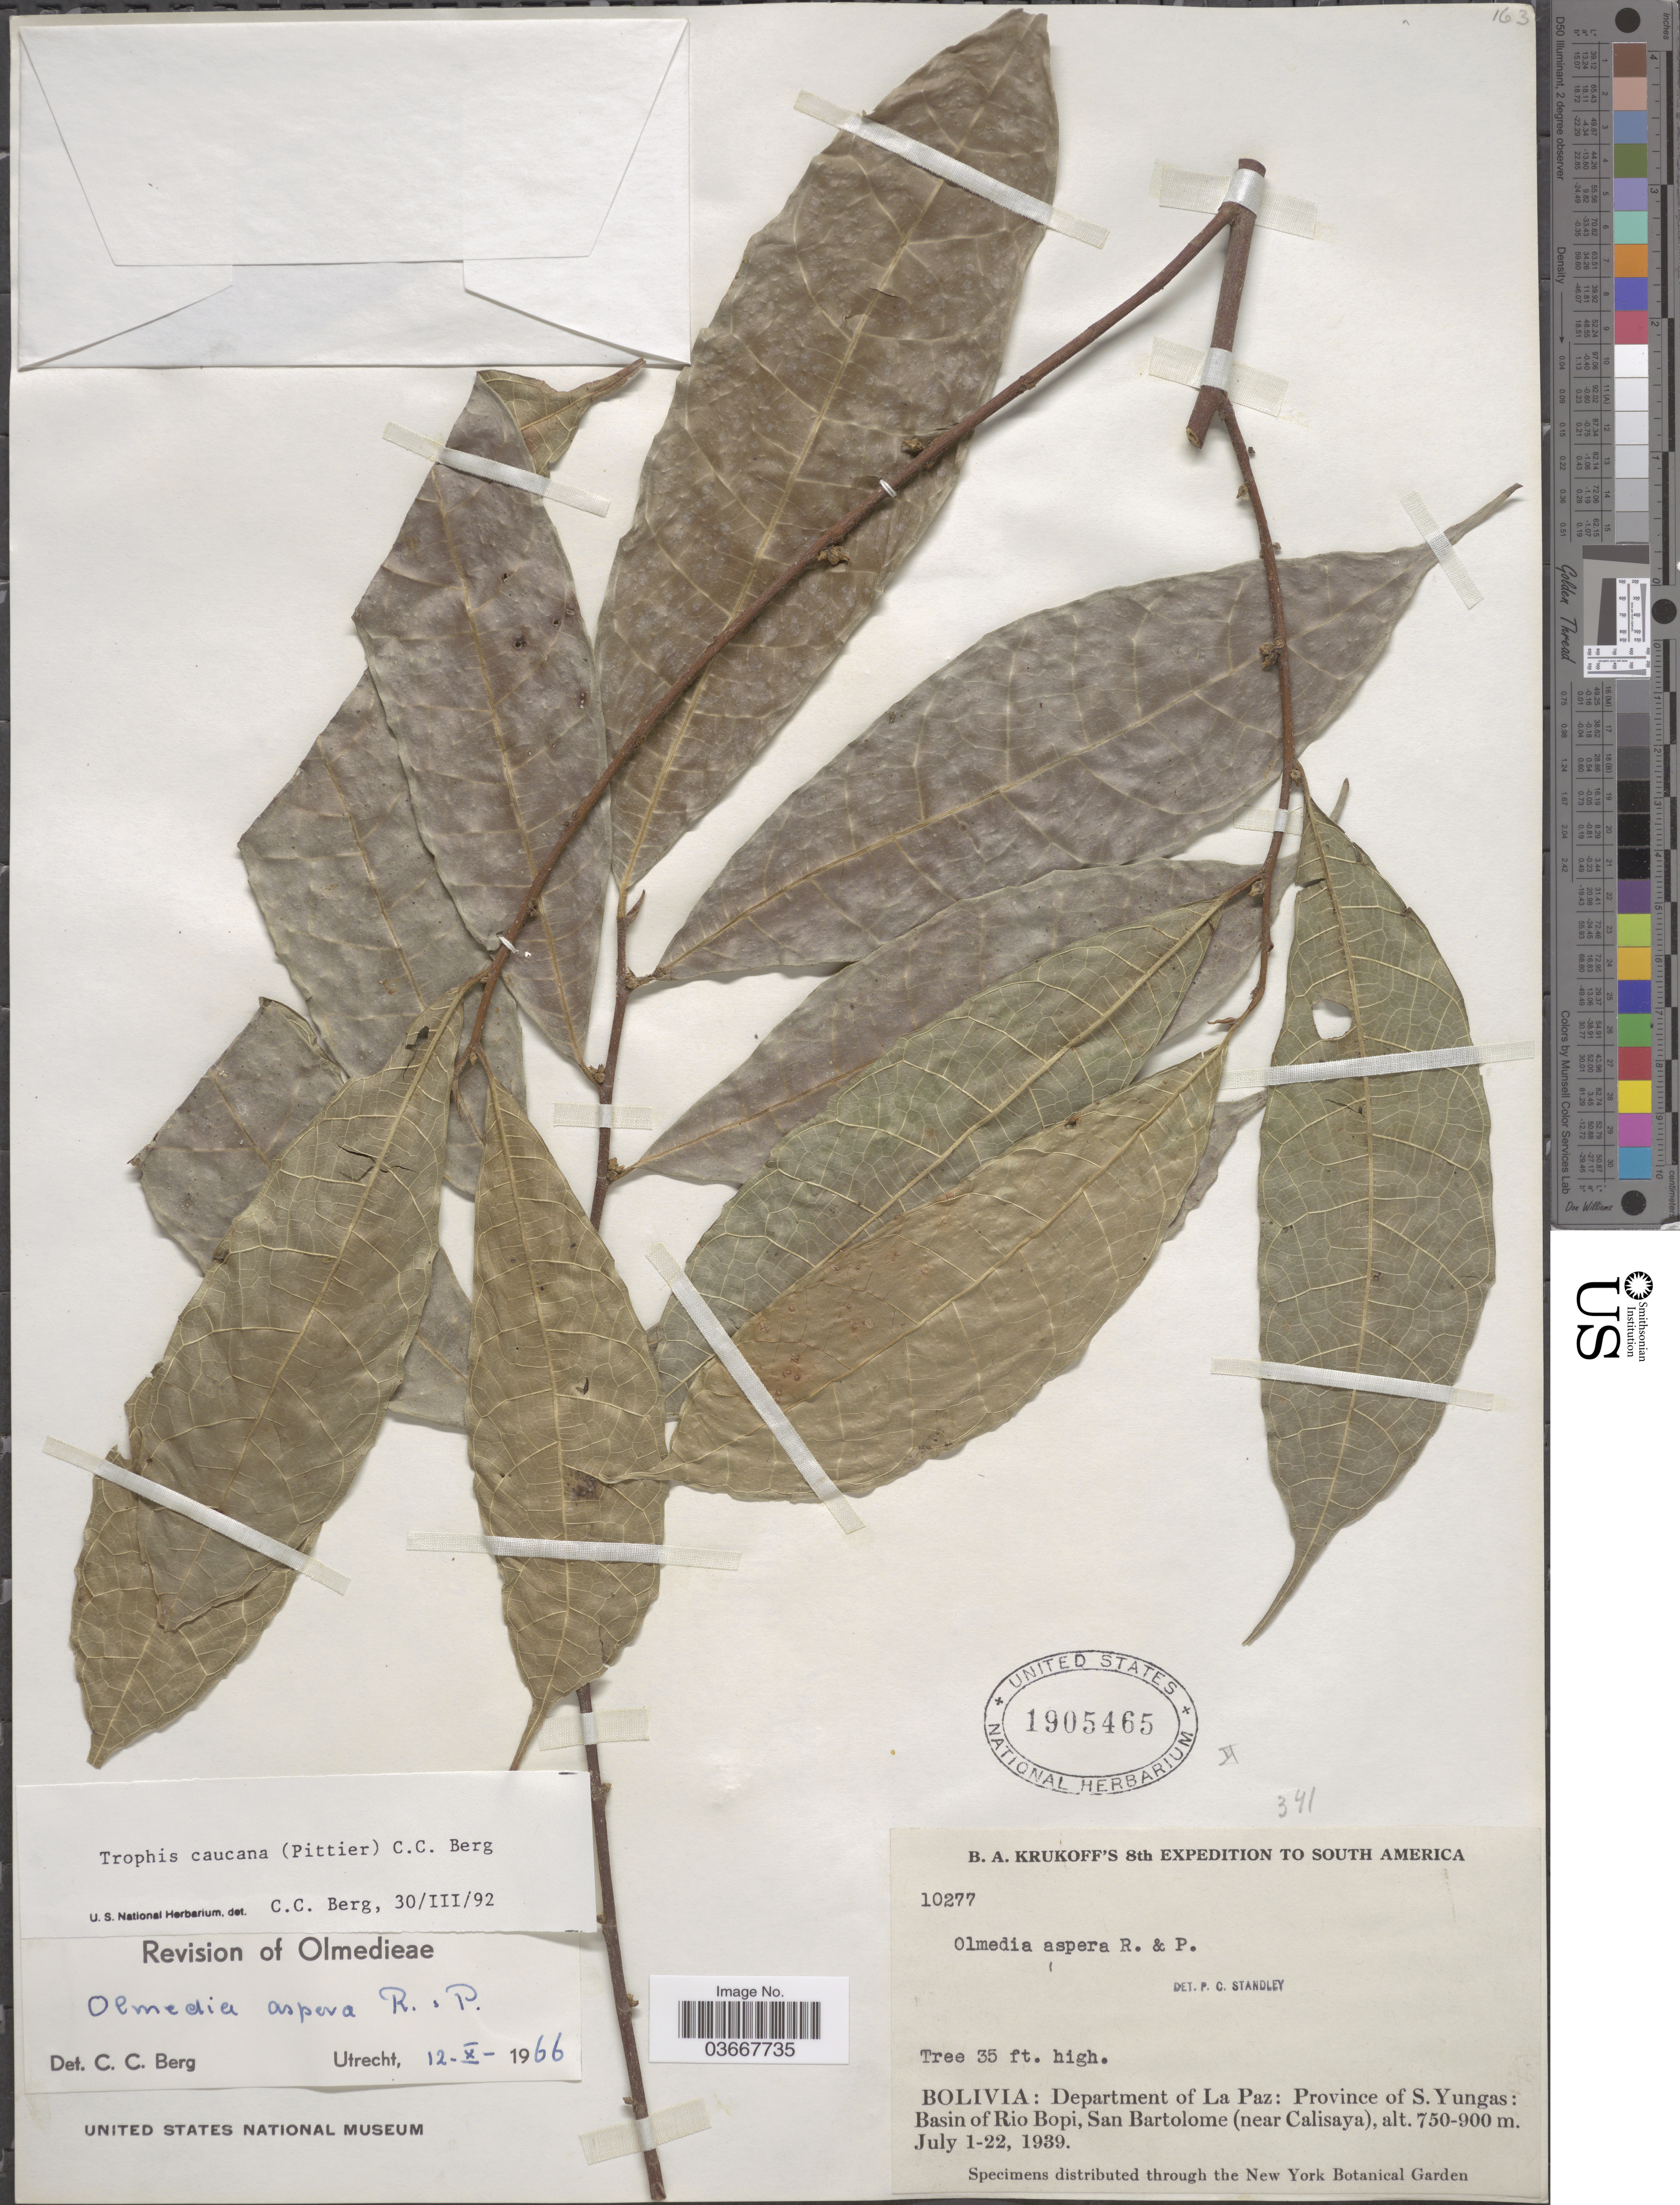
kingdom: Plantae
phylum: Tracheophyta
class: Magnoliopsida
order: Rosales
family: Moraceae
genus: Olmedia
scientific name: Olmedia aspera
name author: Ruiz & Pav.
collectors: B. A. Krukoff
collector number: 10277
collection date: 1939-07-01/1939-07-22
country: Bolivia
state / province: La Paz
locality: Department of La Paz: Province of S. Yungas: Basin of Rio Bopi, San Bartolome (near Calisaya).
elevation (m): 750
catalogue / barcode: US 1905465